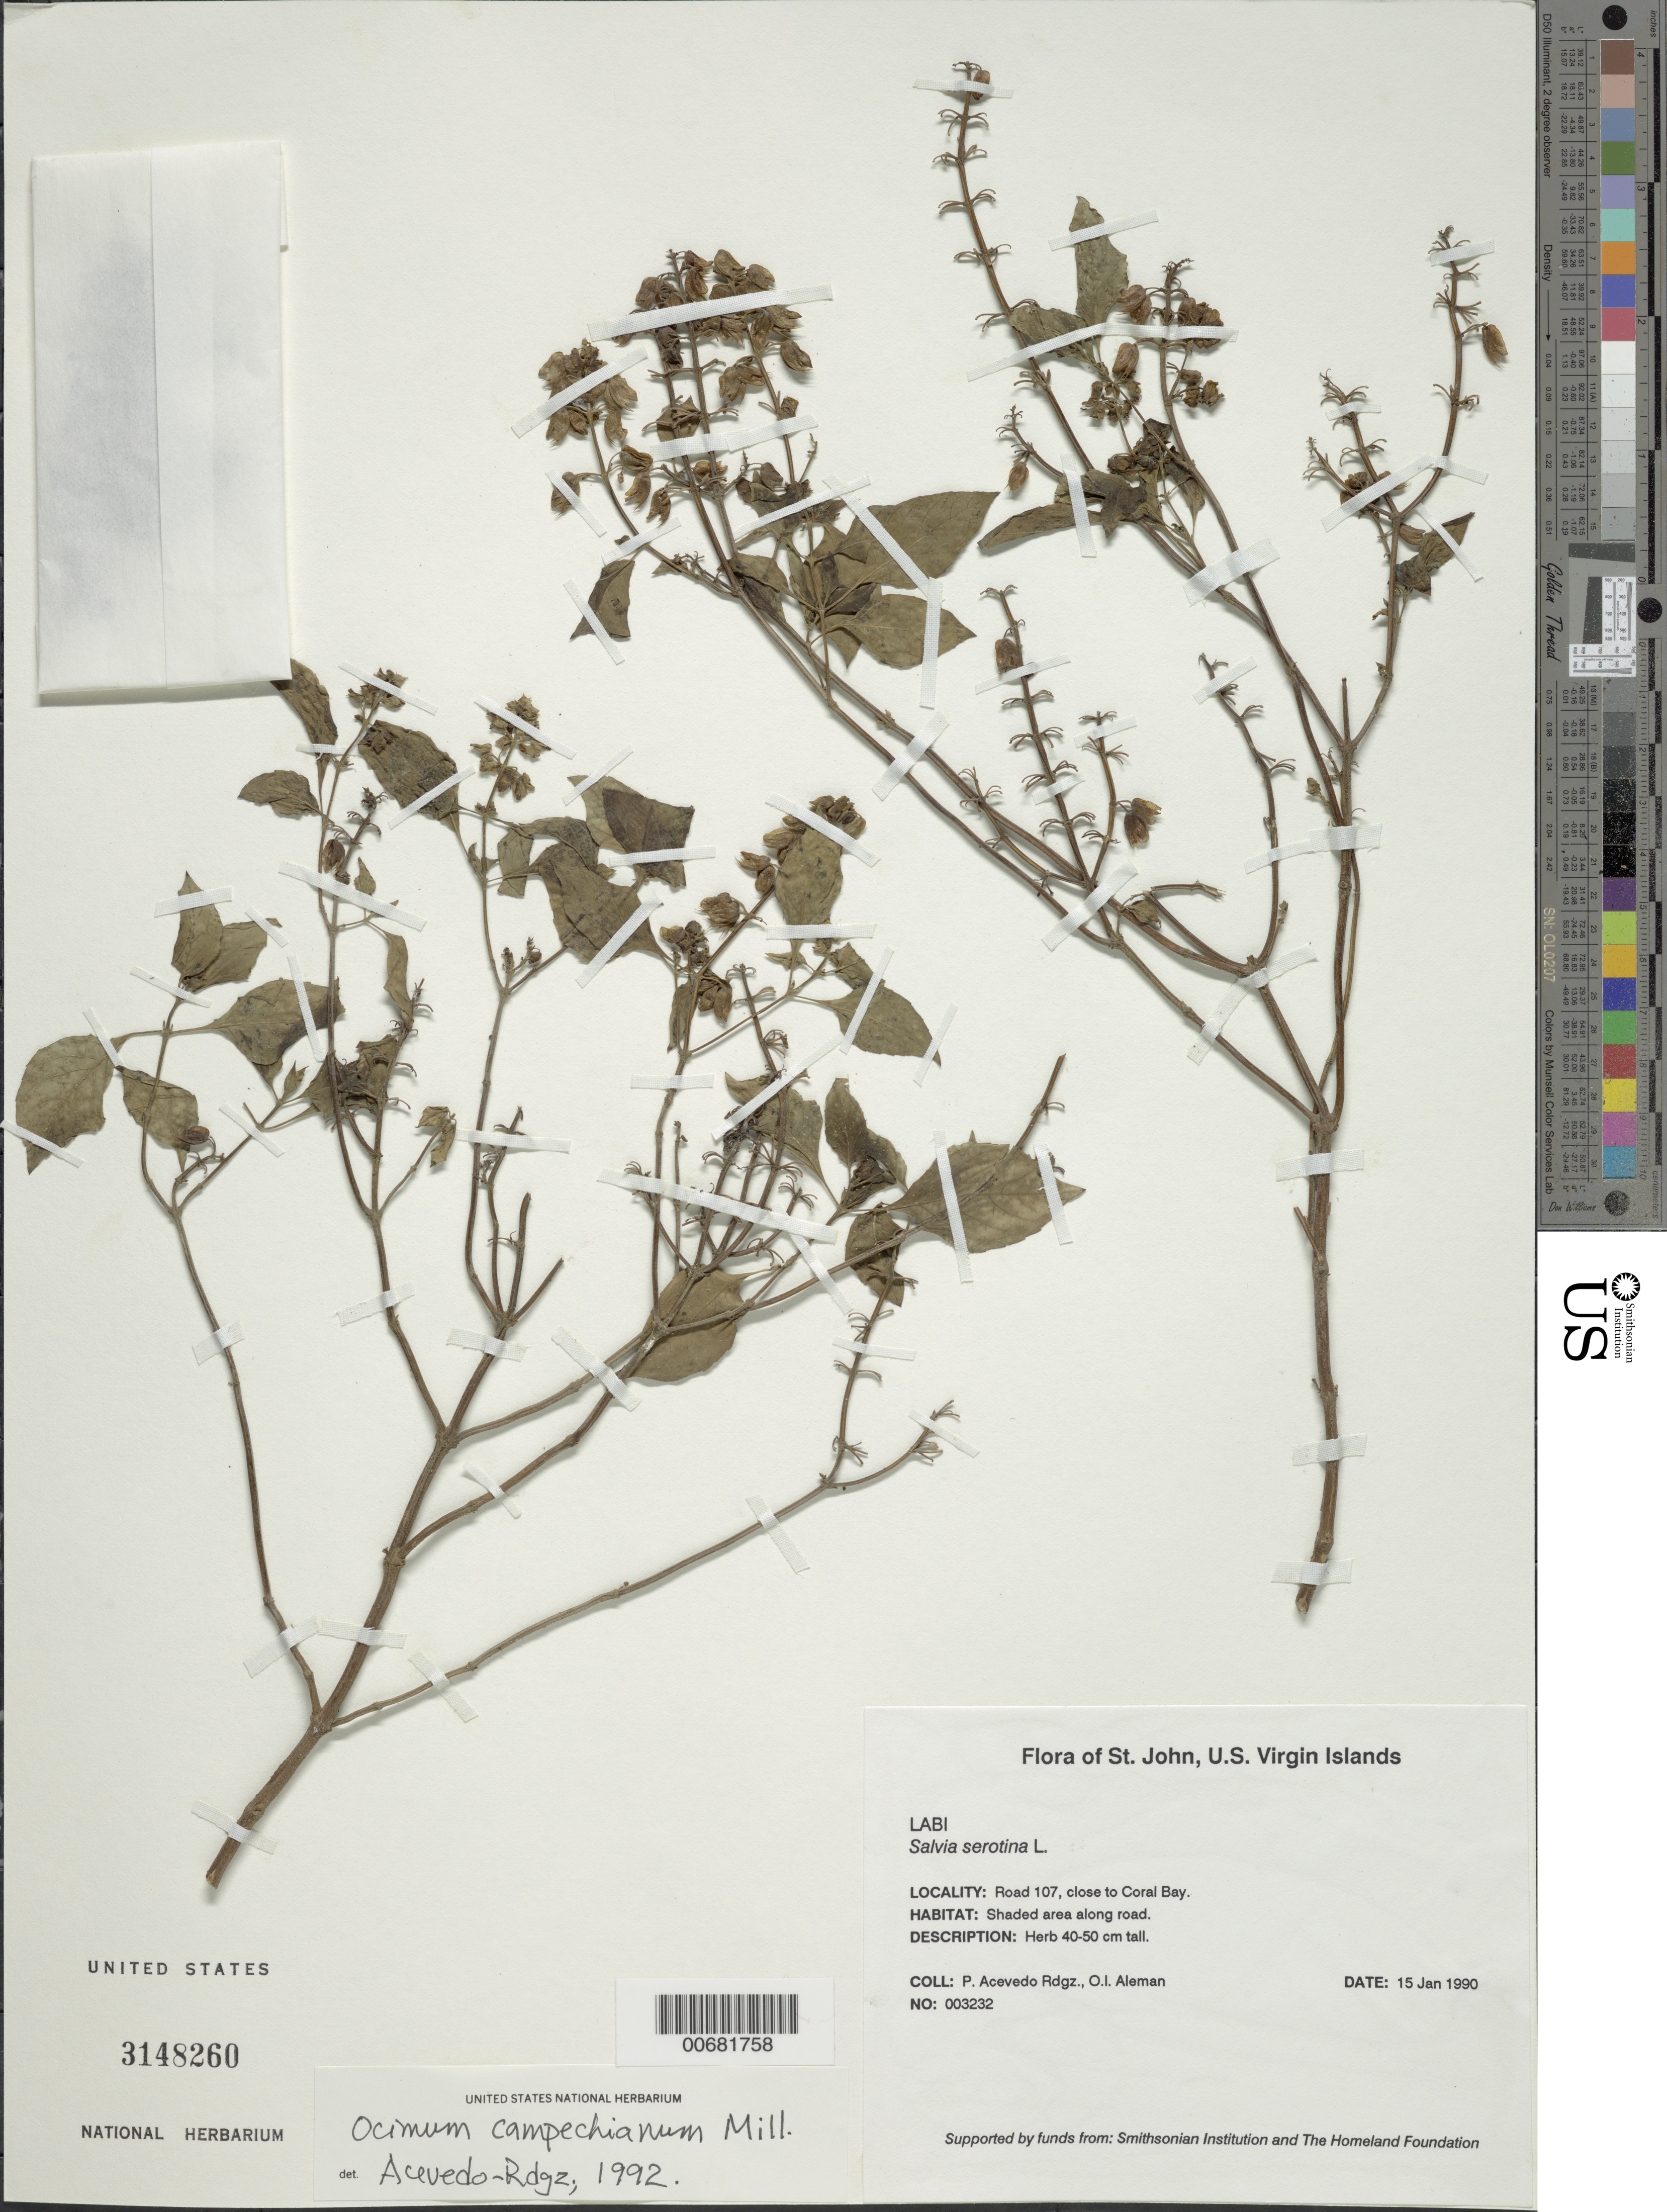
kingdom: Plantae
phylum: Tracheophyta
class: Magnoliopsida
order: Lamiales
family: Lamiaceae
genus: Ocimum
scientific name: Ocimum campechianum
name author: Mill.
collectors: P. Acevedo-Rodr. & O. Alemán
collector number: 3232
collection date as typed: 15 Jan 1990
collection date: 1990-01-15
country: U.S. Virgin Islands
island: St. John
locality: Coral Bay Quarter; Road 107, close to Coral Bay.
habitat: Shaded area along road.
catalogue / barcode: US 3148260